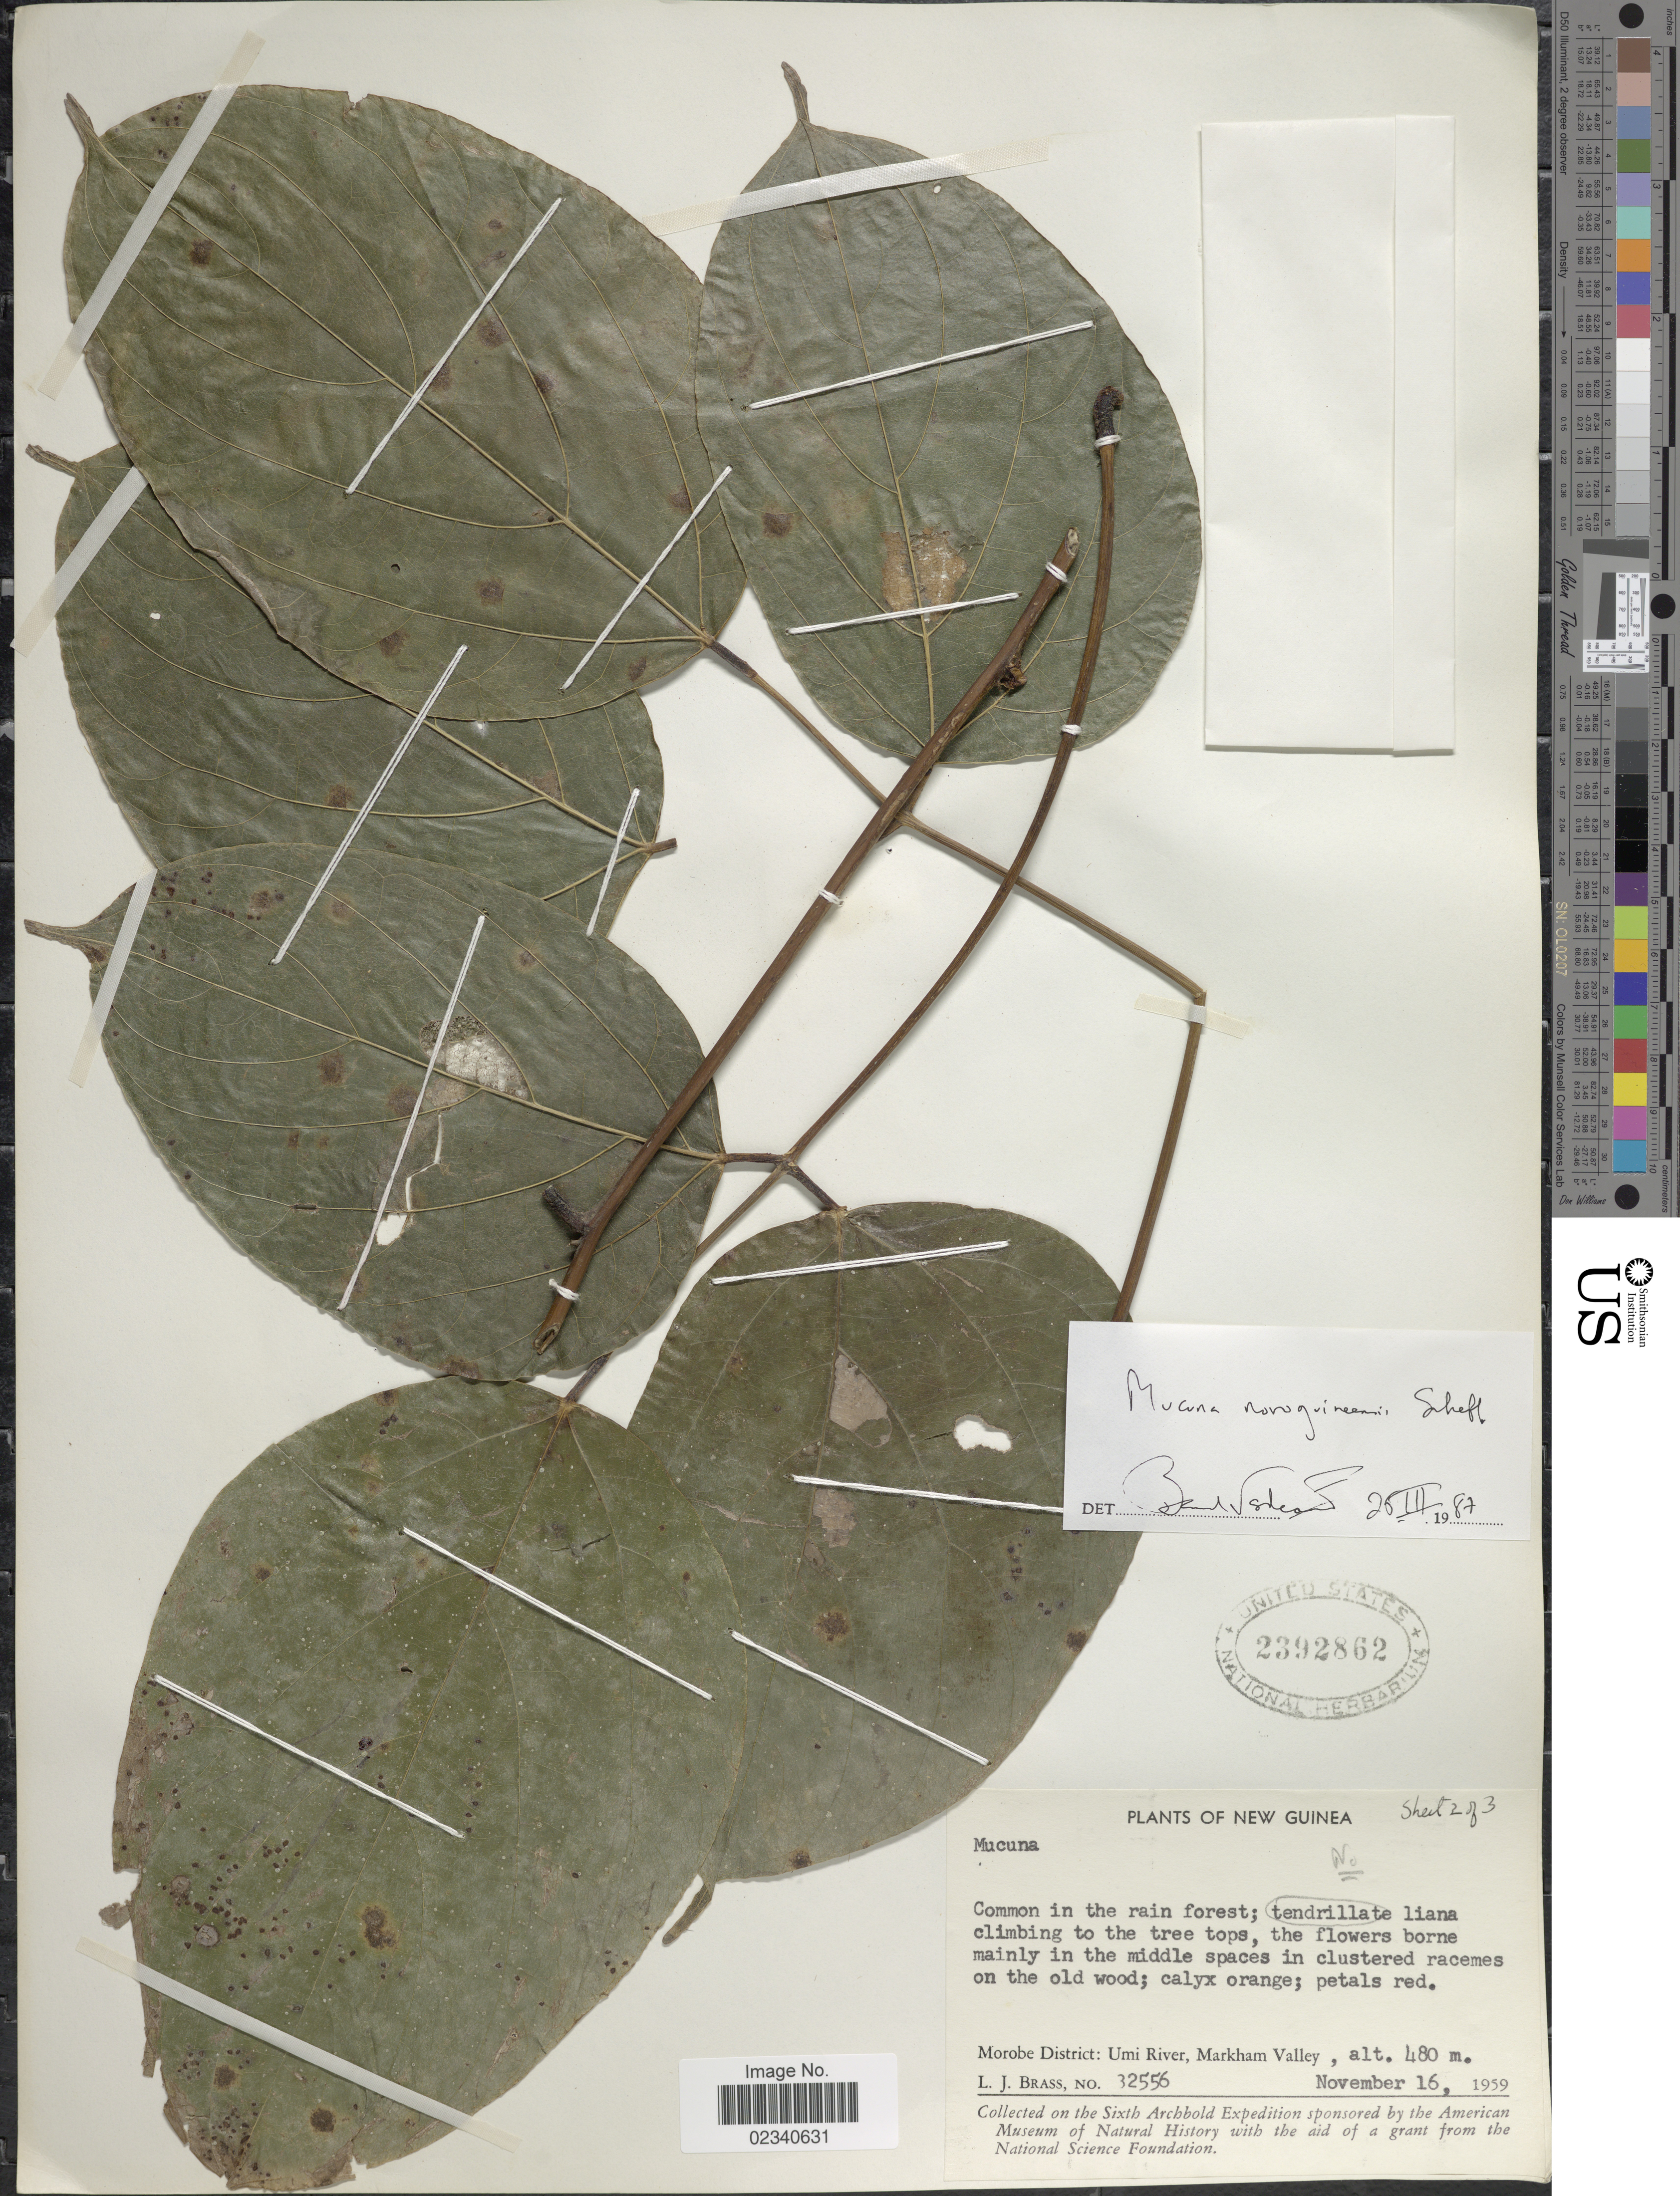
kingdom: Plantae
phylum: Tracheophyta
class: Magnoliopsida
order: Fabales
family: Fabaceae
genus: Mucuna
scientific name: Mucuna nova-guineensis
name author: Scheff.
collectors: L. J. Brass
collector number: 32556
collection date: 1959-11-16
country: Papua New Guinea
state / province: Morobe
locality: New Guinea. Umi River, Markham Valley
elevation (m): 480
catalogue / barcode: US 2392862